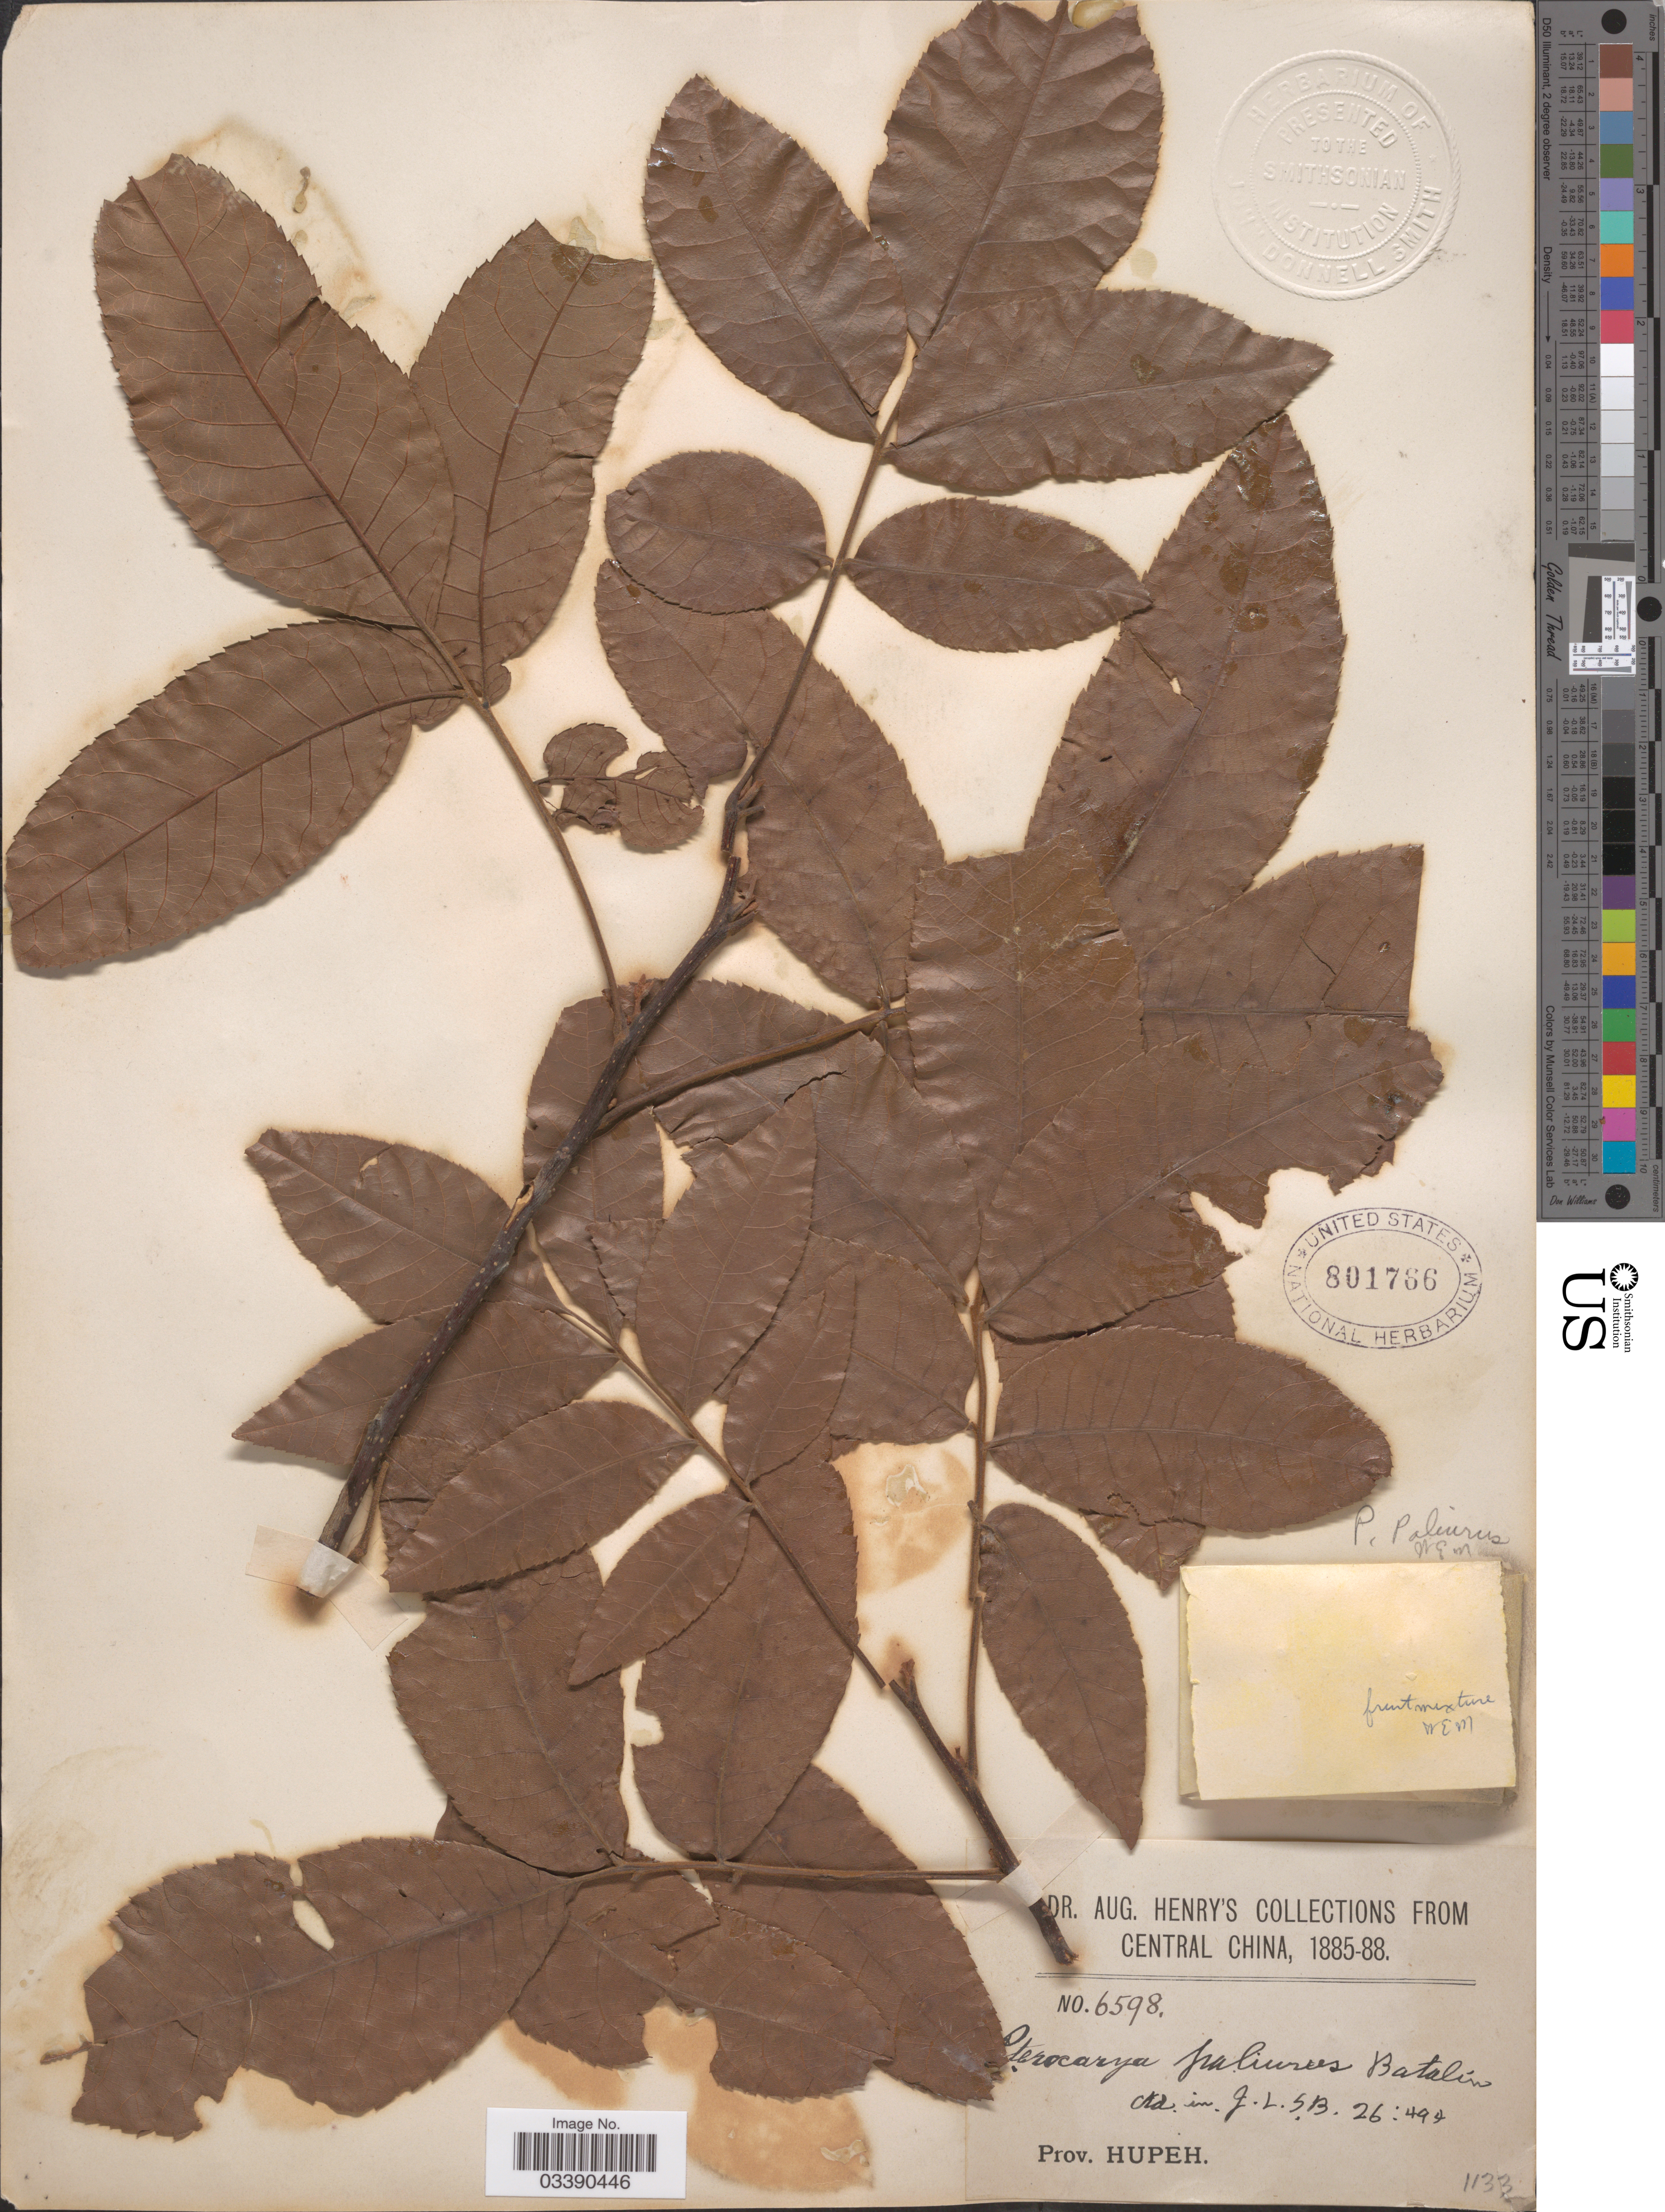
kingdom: Plantae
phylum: Tracheophyta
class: Magnoliopsida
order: Fagales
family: Juglandaceae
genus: Cyclocarya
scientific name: Cyclocarya paliurus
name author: (Batalin) Iljinsk.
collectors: A. Henry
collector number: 6598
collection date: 1885/1888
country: China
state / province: Hubei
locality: Central China. Prov. Hupeh.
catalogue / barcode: US 801766